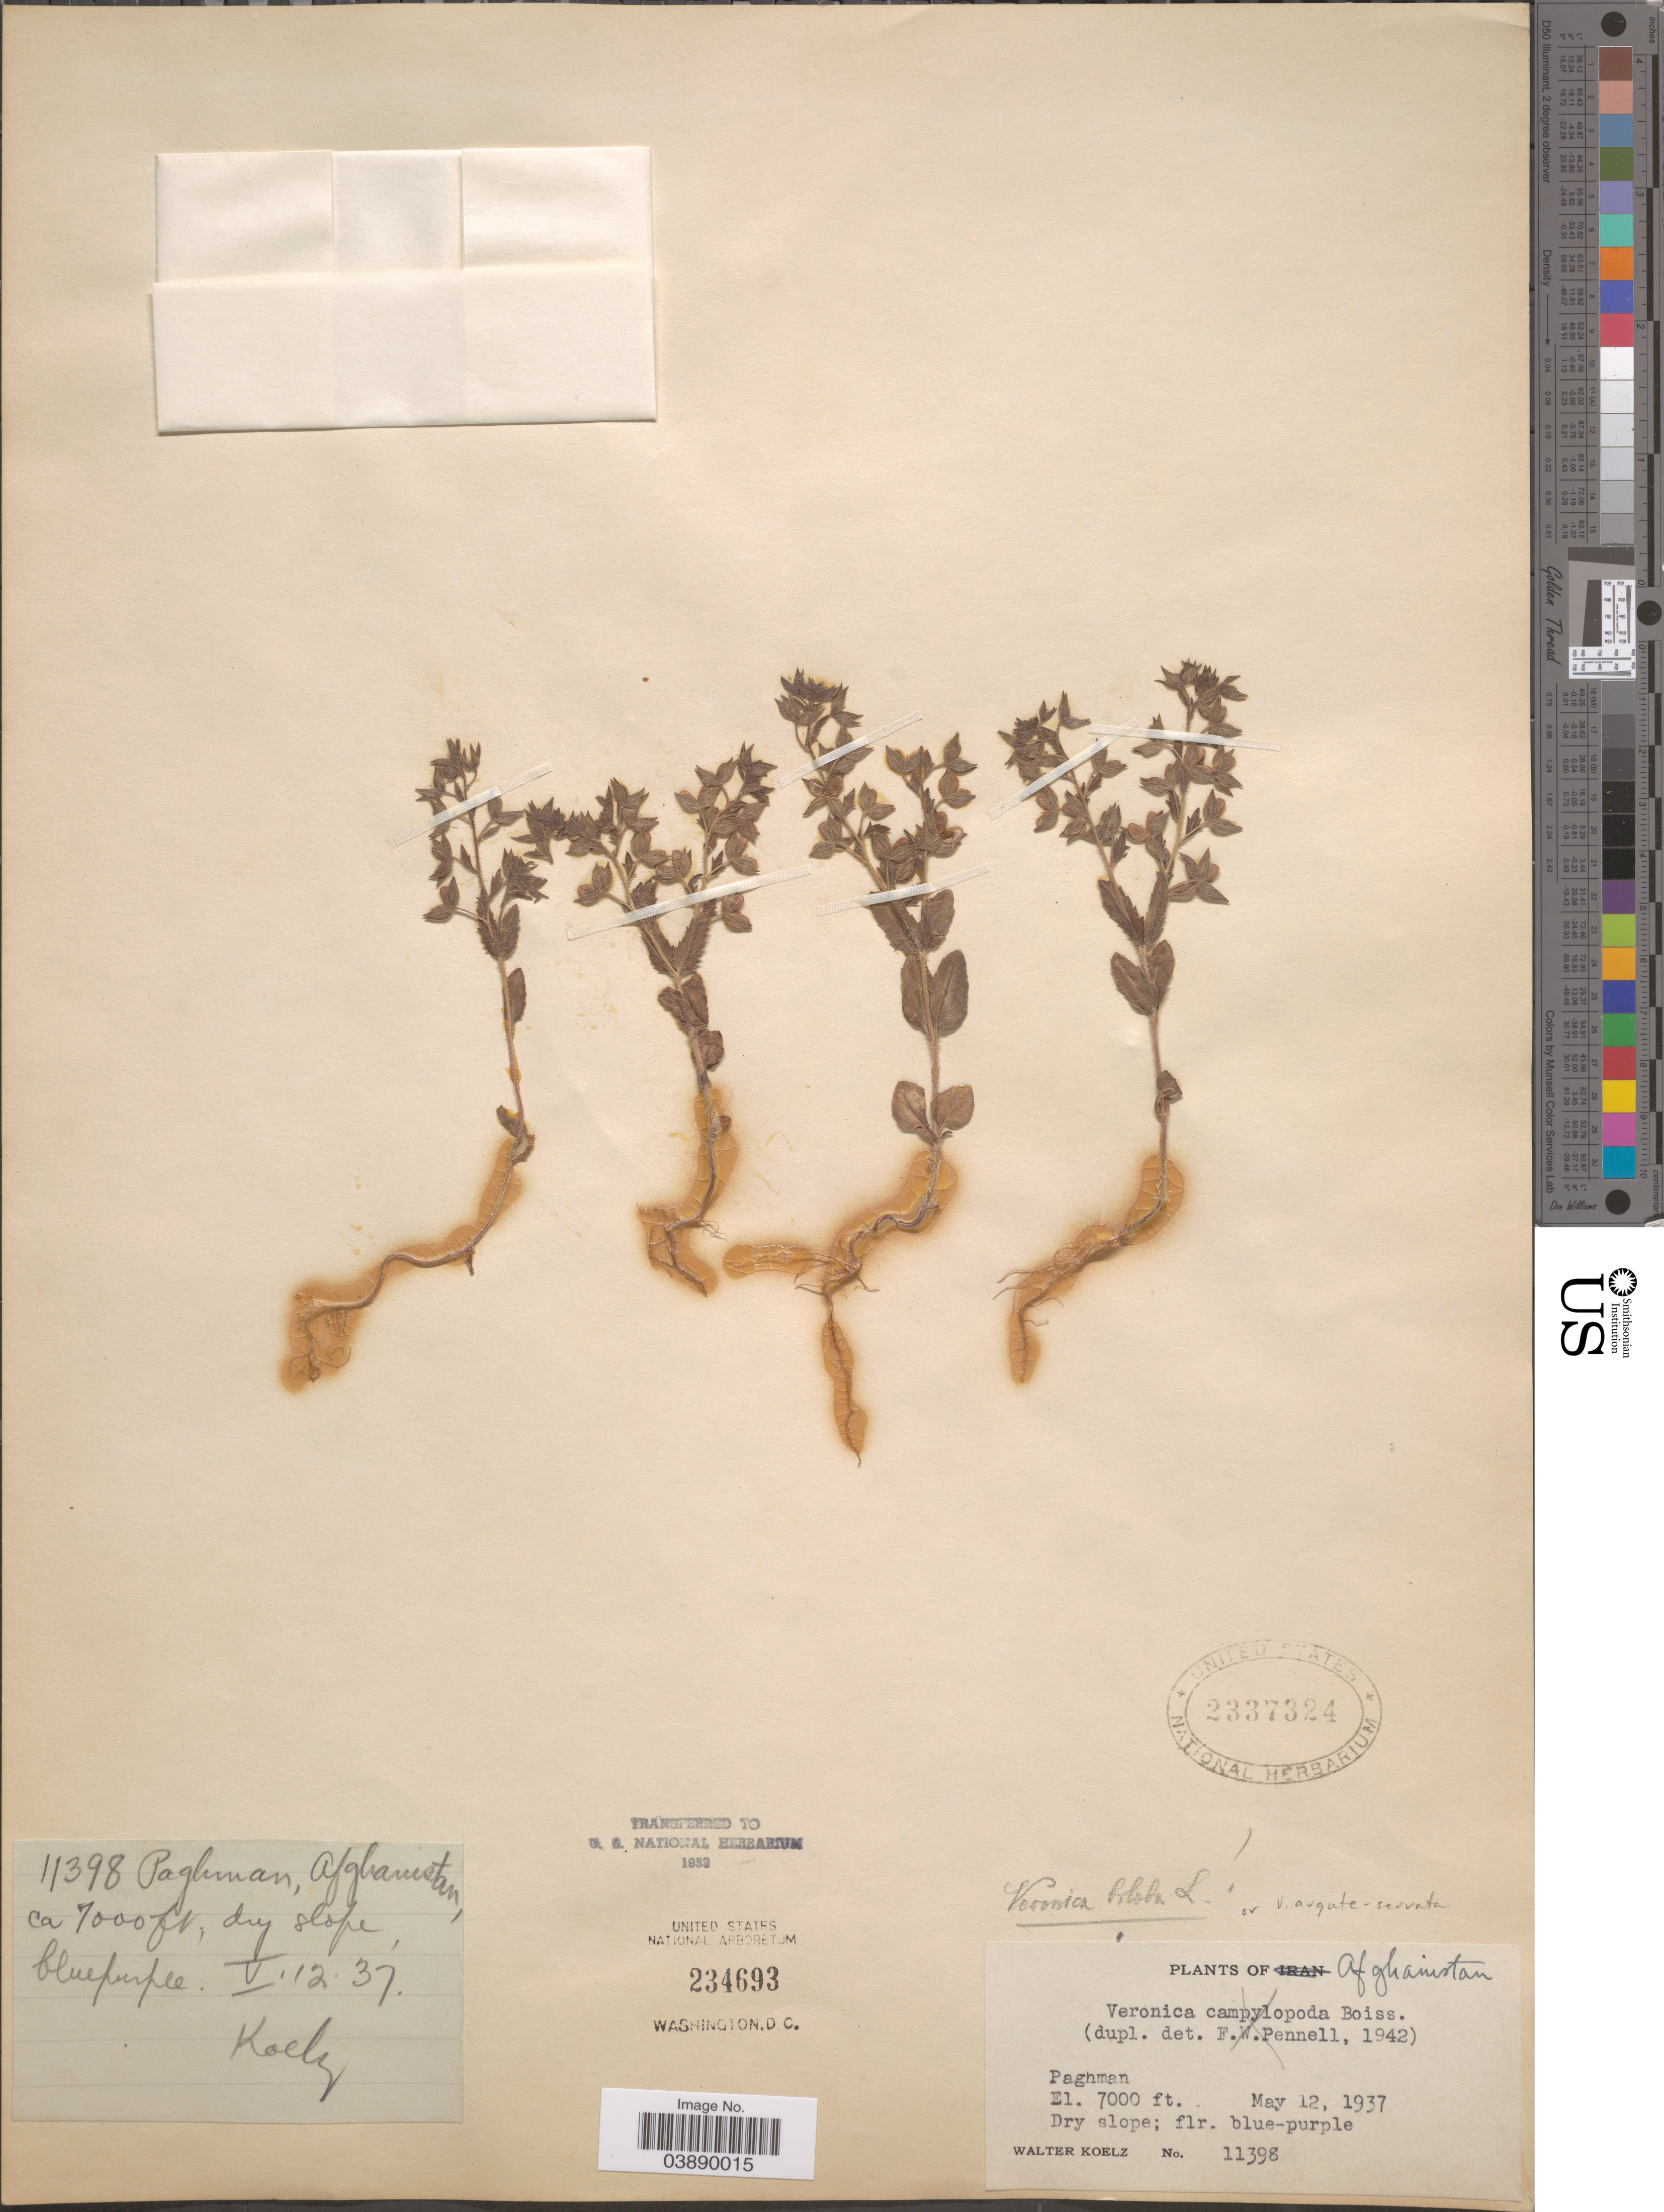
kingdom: Plantae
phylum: Tracheophyta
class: Magnoliopsida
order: Lamiales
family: Plantaginaceae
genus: Veronica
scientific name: Veronica biloba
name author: Schreb. ex L.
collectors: W. N. Koelz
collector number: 11398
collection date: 1937-05-12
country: Afghanistan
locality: Paghman.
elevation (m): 2134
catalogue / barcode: US 2337324